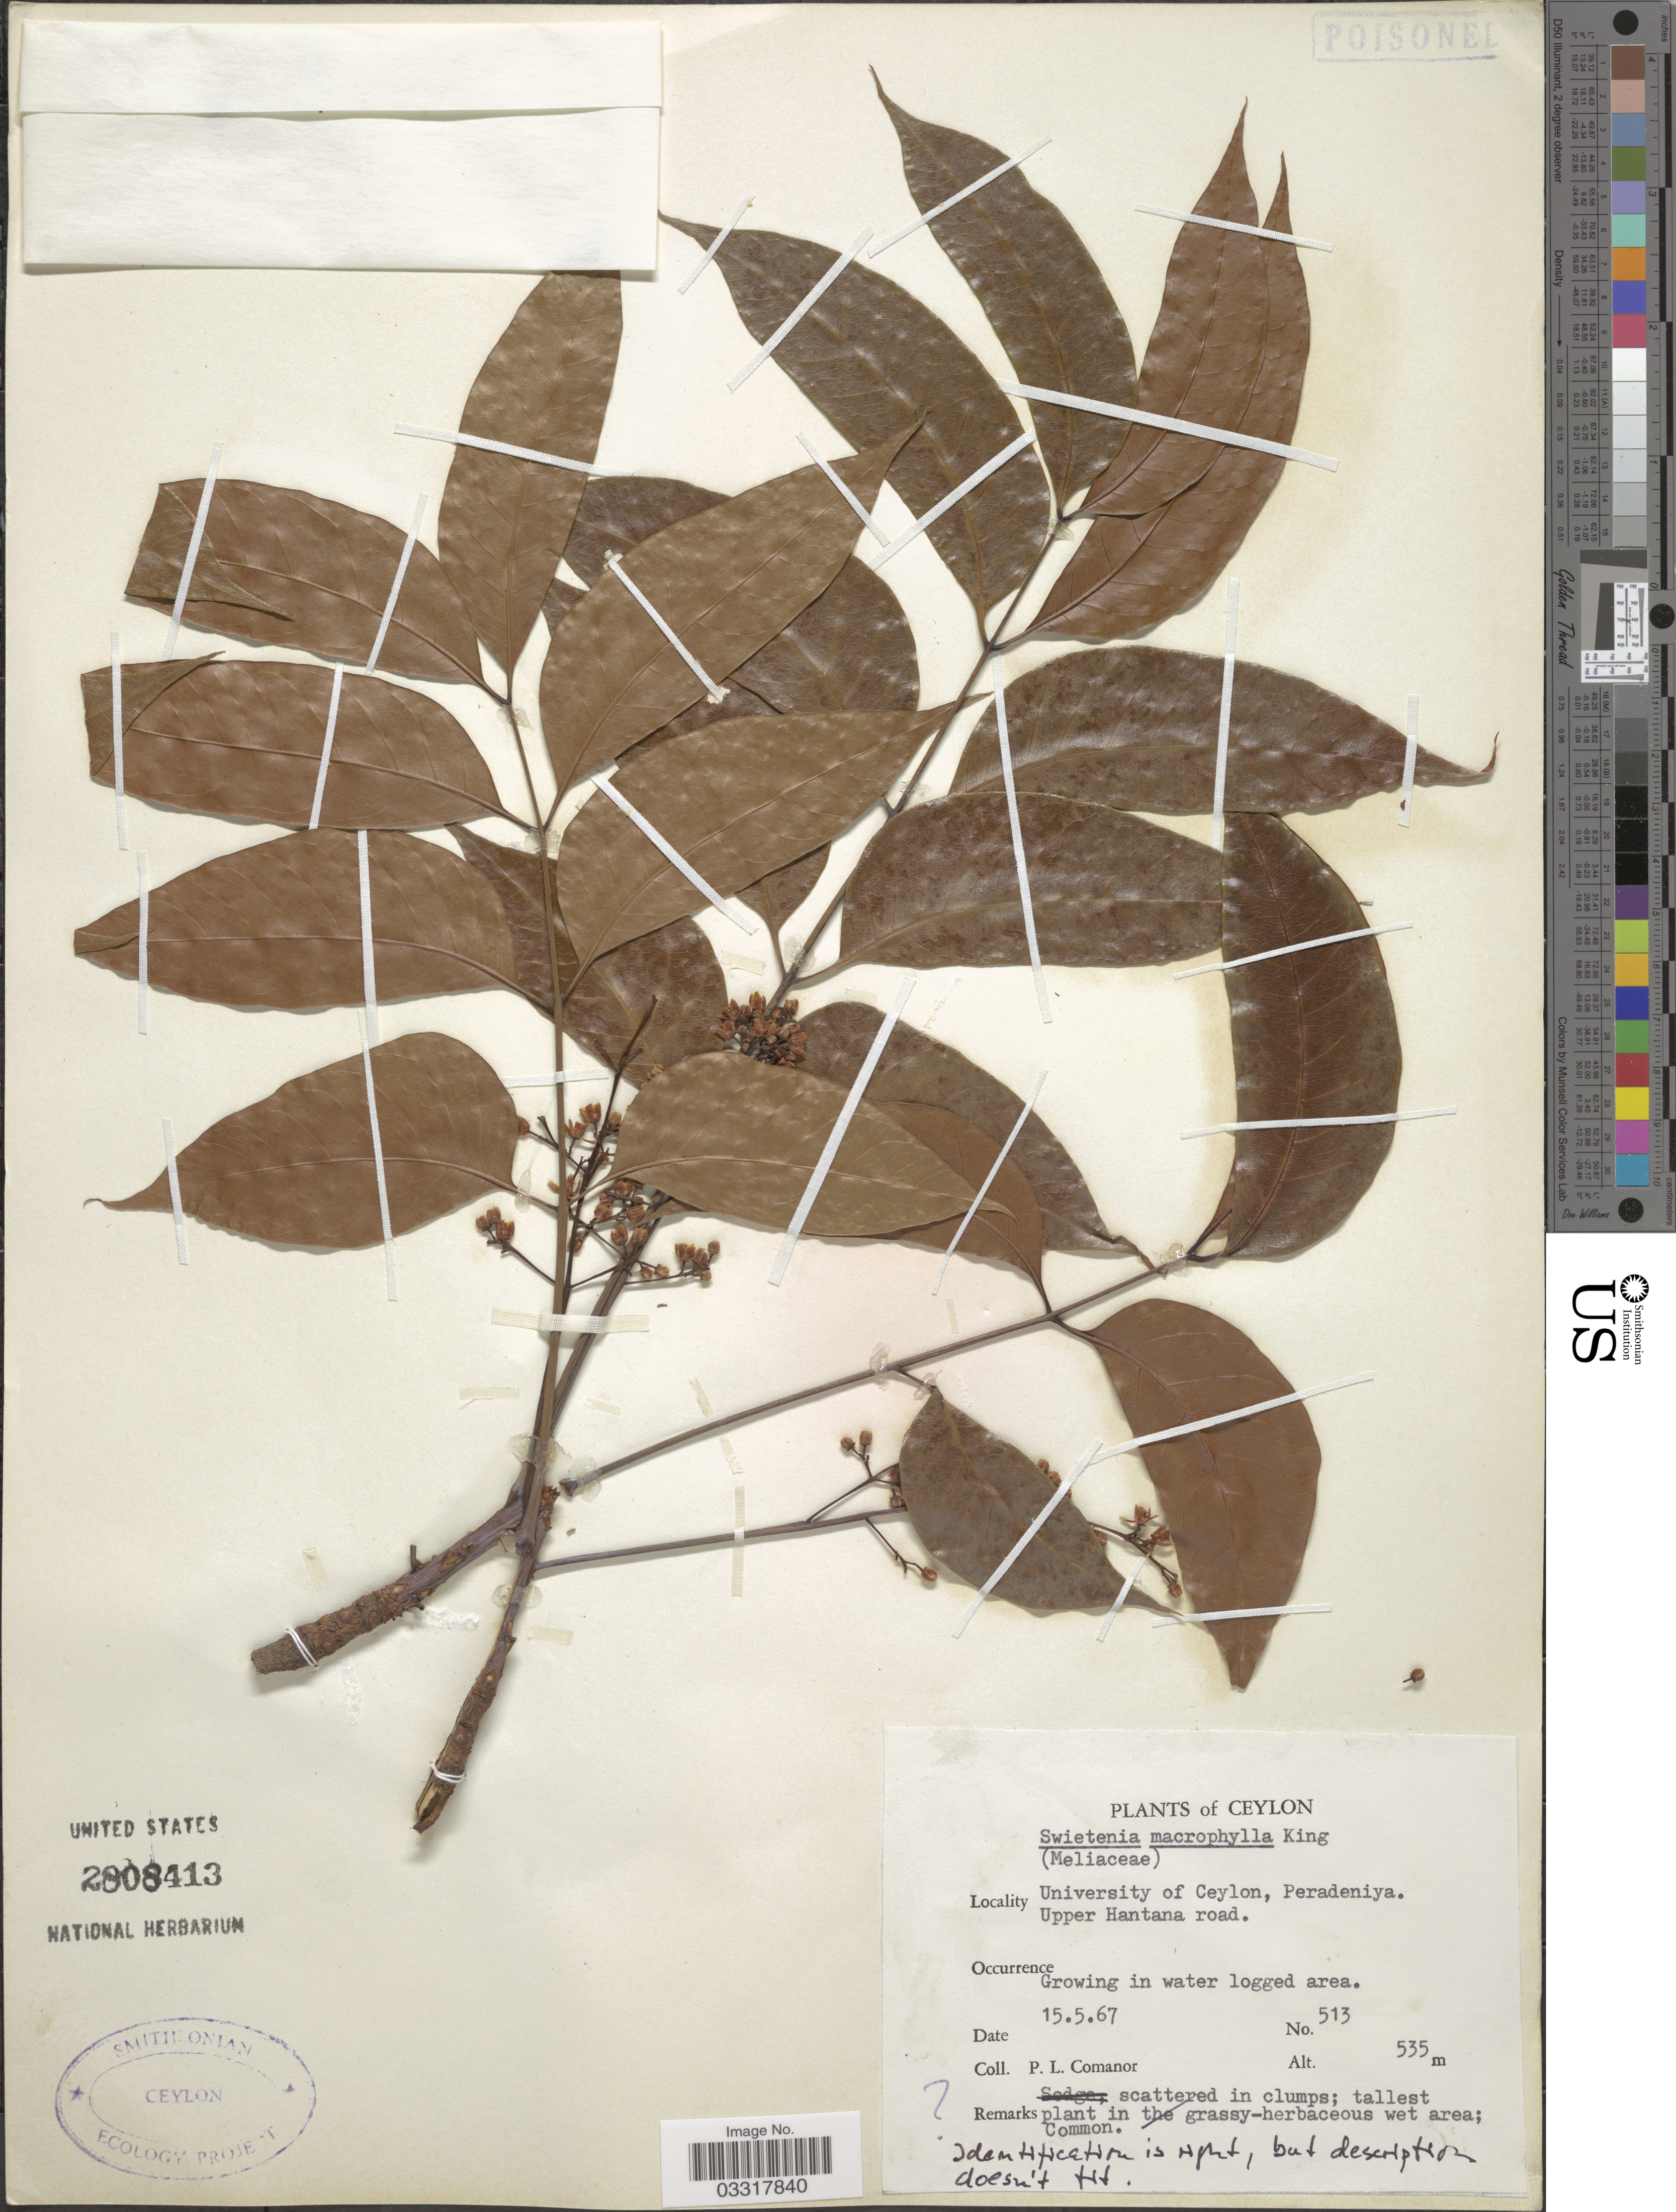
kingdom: Plantae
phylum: Tracheophyta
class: Magnoliopsida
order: Sapindales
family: Meliaceae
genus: Swietenia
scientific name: Swietenia macrophylla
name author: King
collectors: P. Comanor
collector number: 513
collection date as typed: Transcribed d/m/y: 15/5/67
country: Sri Lanka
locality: Ceylon. University of Ceylon, Peradeniya. Upper Hantana road.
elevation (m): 535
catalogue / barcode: US 2808413